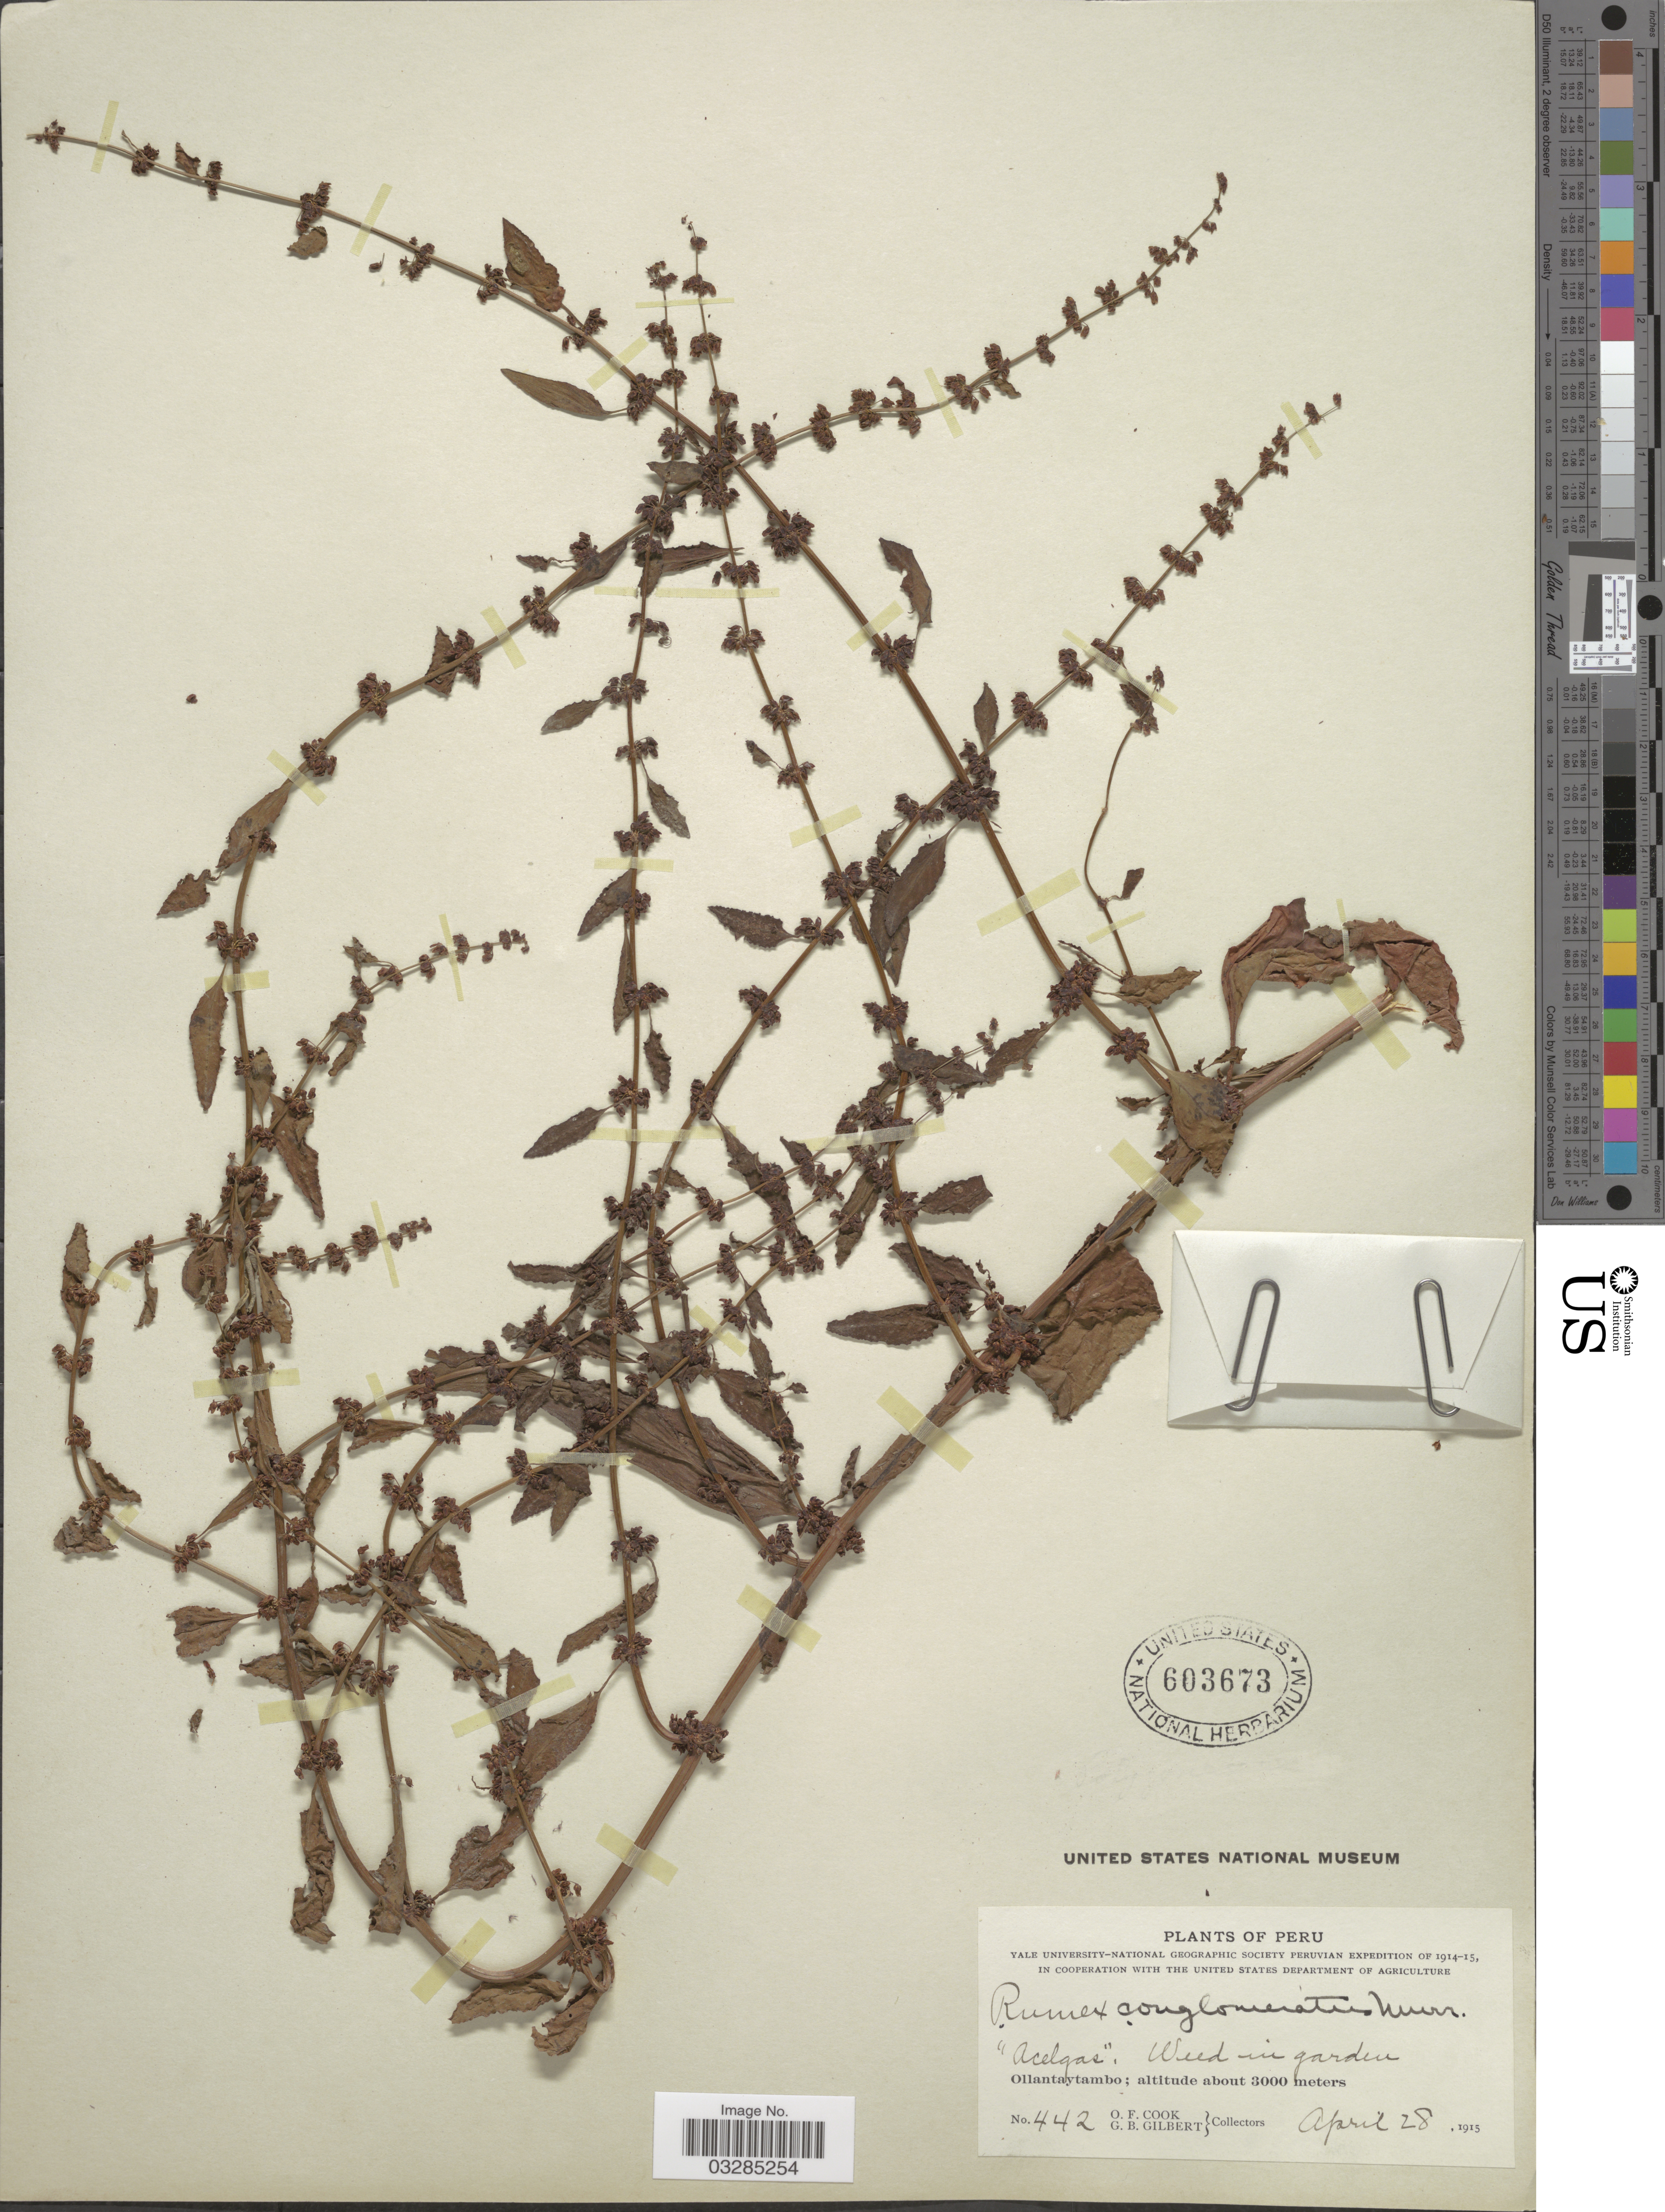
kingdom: Plantae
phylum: Tracheophyta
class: Magnoliopsida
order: Caryophyllales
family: Polygonaceae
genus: Rumex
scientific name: Rumex conglomeratus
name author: Murray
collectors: O. F. Cook & G. B. Gilbert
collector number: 442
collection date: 1915-04-28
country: Peru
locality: Ollantaytambo.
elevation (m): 3000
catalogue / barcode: US 603673